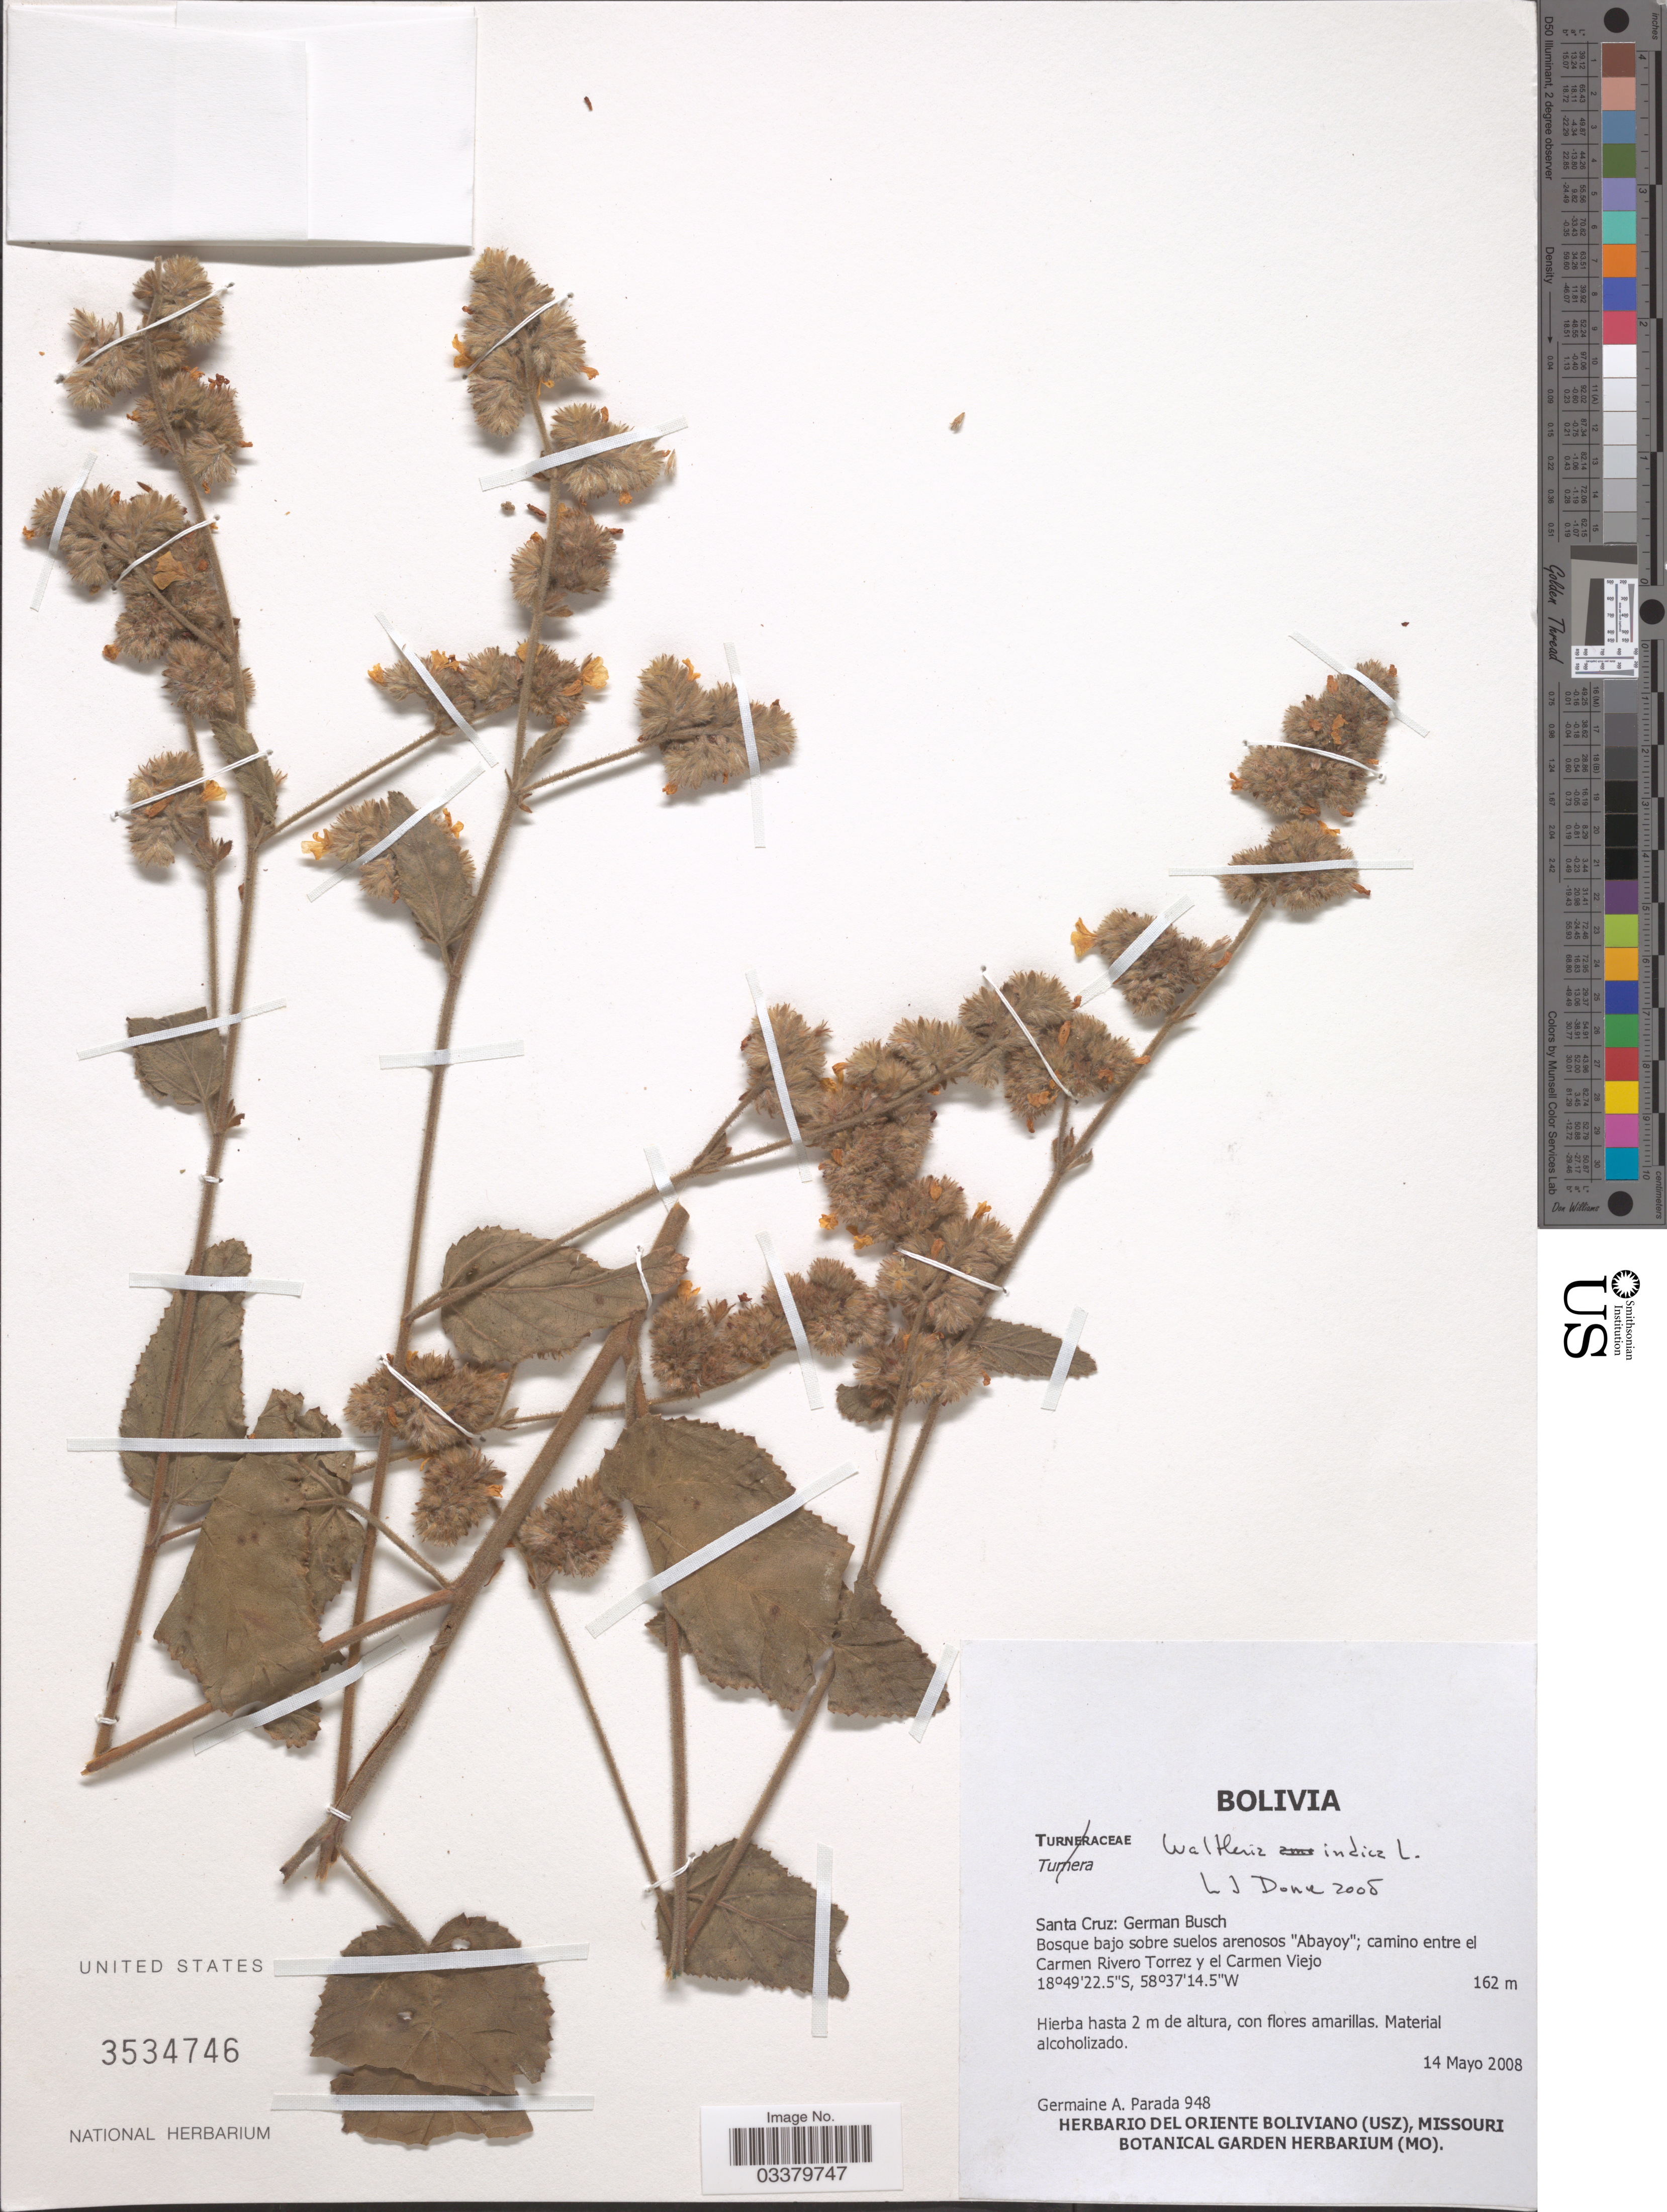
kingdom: Plantae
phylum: Tracheophyta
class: Magnoliopsida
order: Malvales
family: Malvaceae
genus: Waltheria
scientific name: Waltheria indica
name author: L.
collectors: G. Parada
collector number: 948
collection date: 2008-05-14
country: Bolivia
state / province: Santa Cruz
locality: German Busch. Bosque bajo sobre suelos arenosos "Abayoy"; camino entre el Carmen Rivero Torrez y el Carmen Viejo.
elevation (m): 162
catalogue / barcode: US 3534746